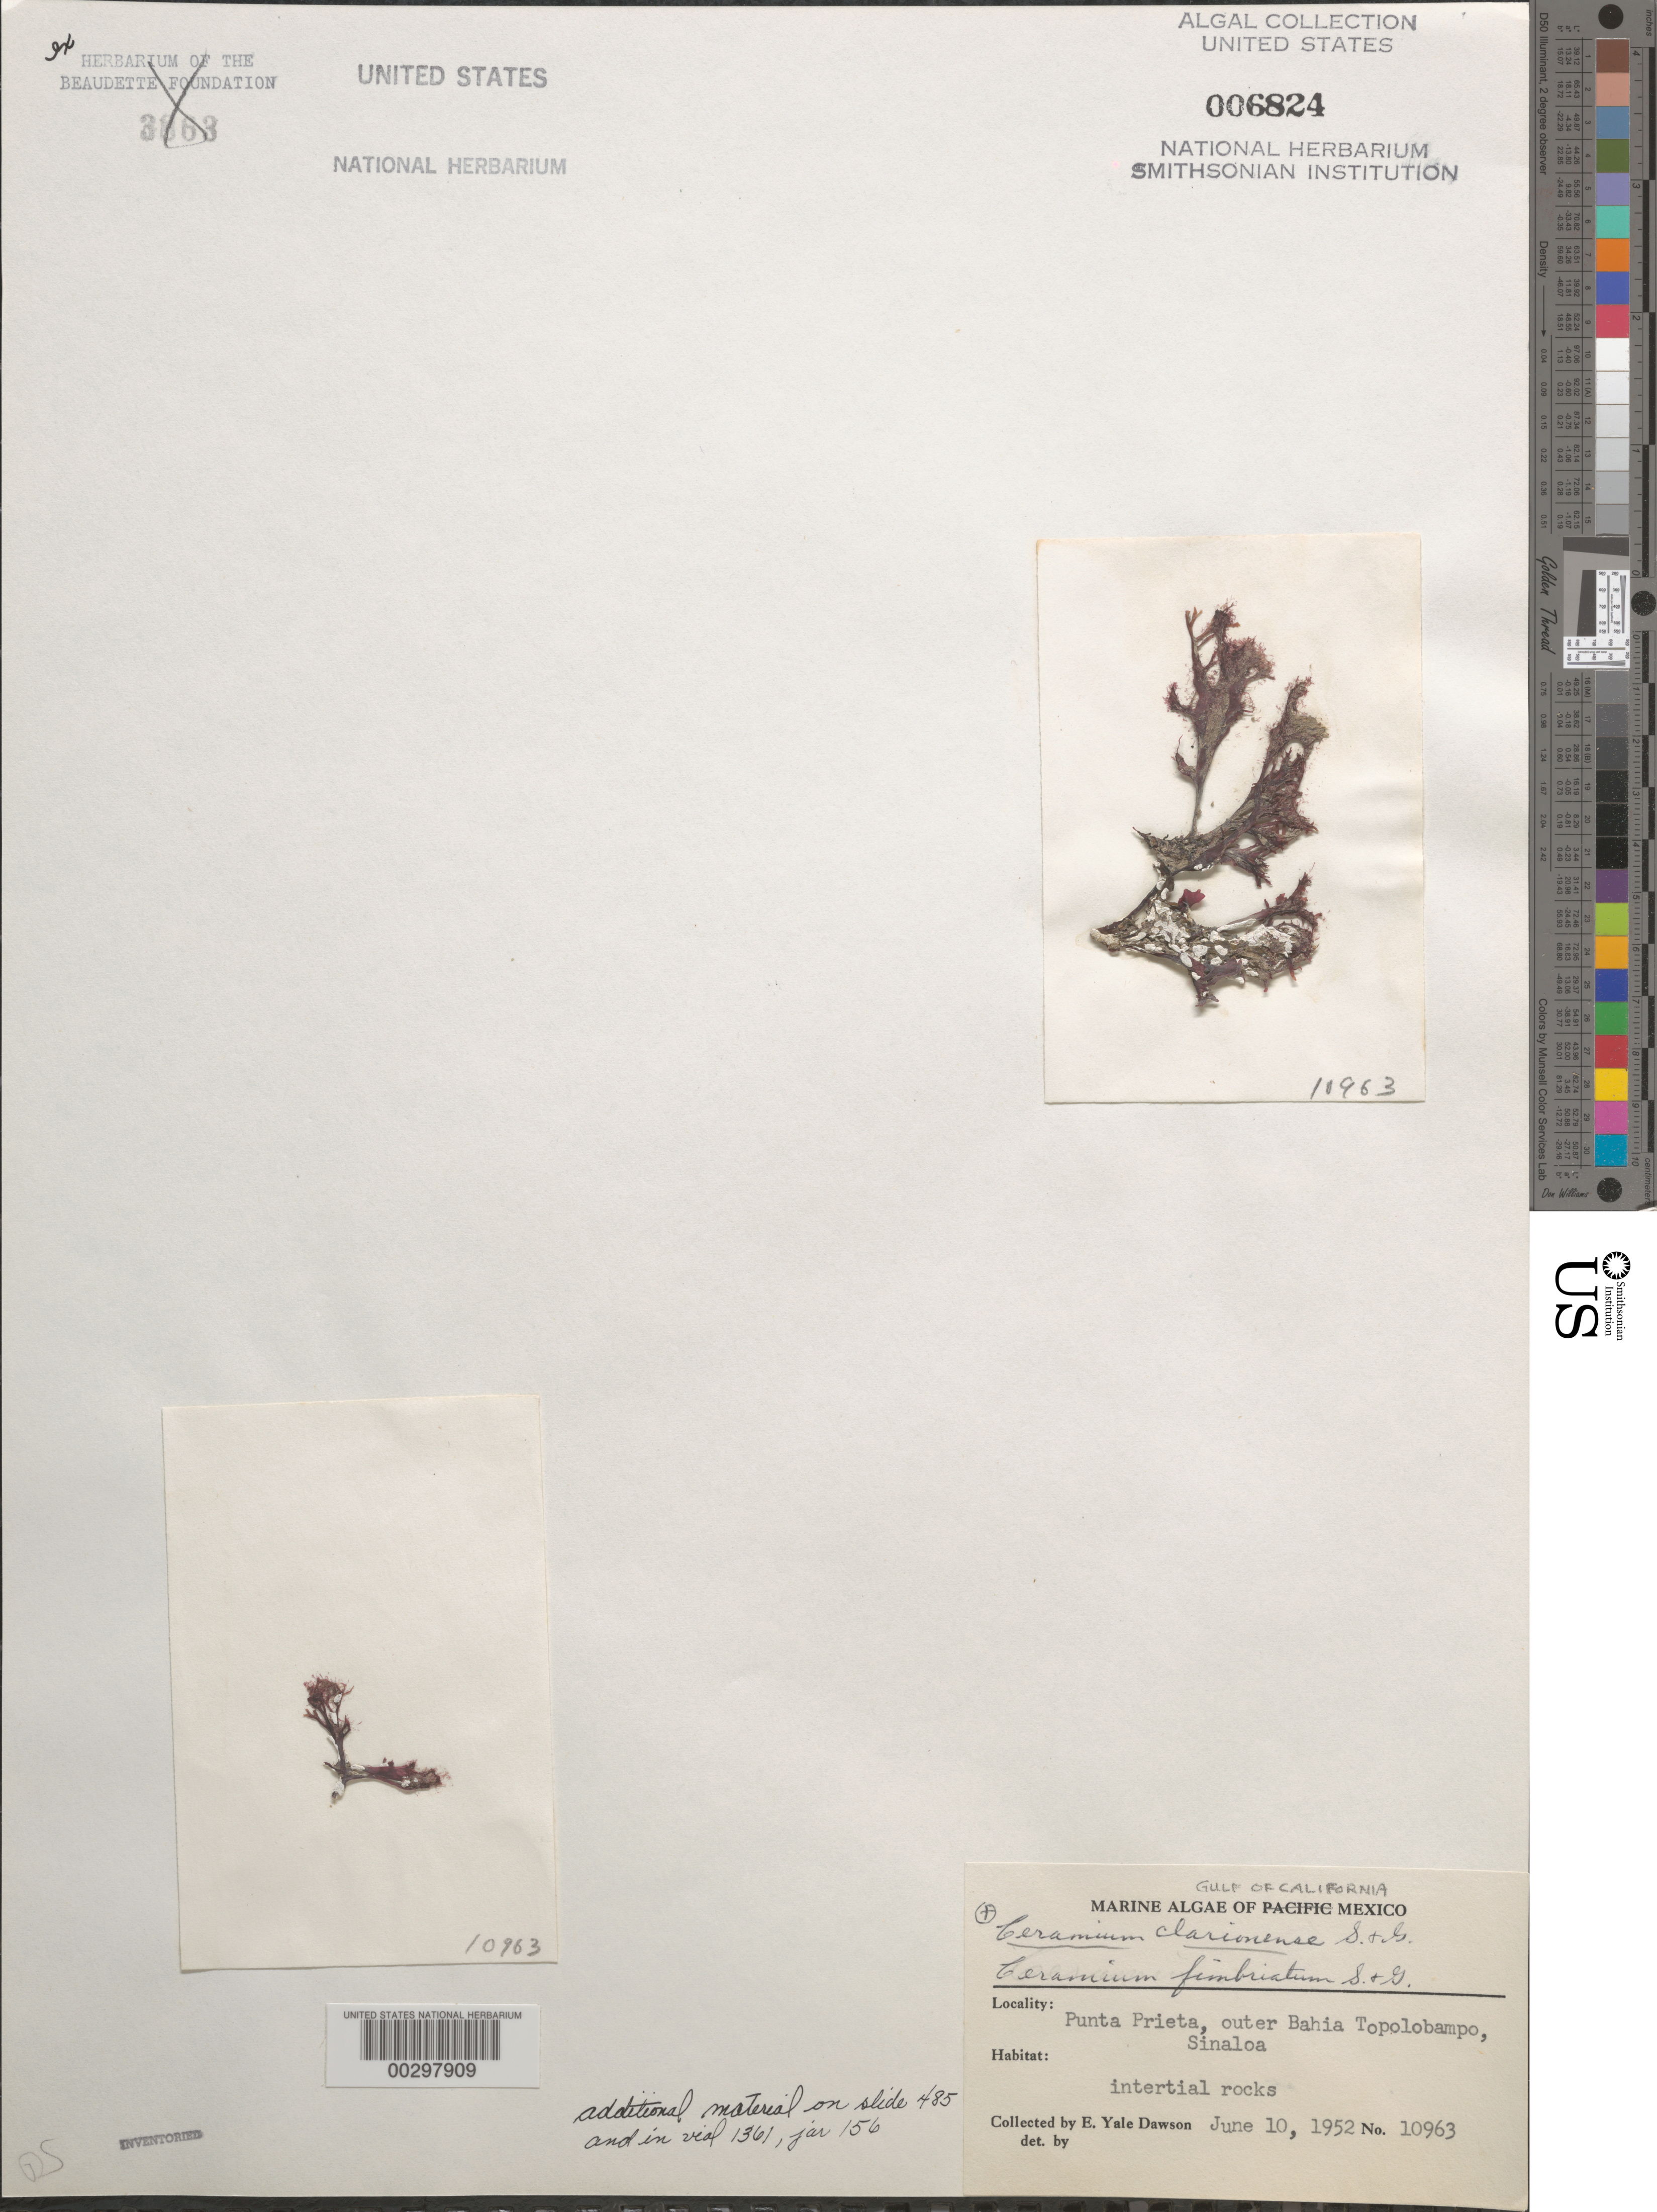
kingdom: Plantae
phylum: Rhodophyta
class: Florideophyceae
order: Ceramiales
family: Ceramiaceae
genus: Ceramium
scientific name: Ceramium clarionense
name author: Setch. & N.L. Gardner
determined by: Dawson, E. Y.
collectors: E. Y. Dawson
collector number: EYD 10963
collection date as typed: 10 Jun 1952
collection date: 1952-06-10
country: Mexico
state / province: Sinaloa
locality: Punta Prieta, outer Bahia Topolobampo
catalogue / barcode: US 6824